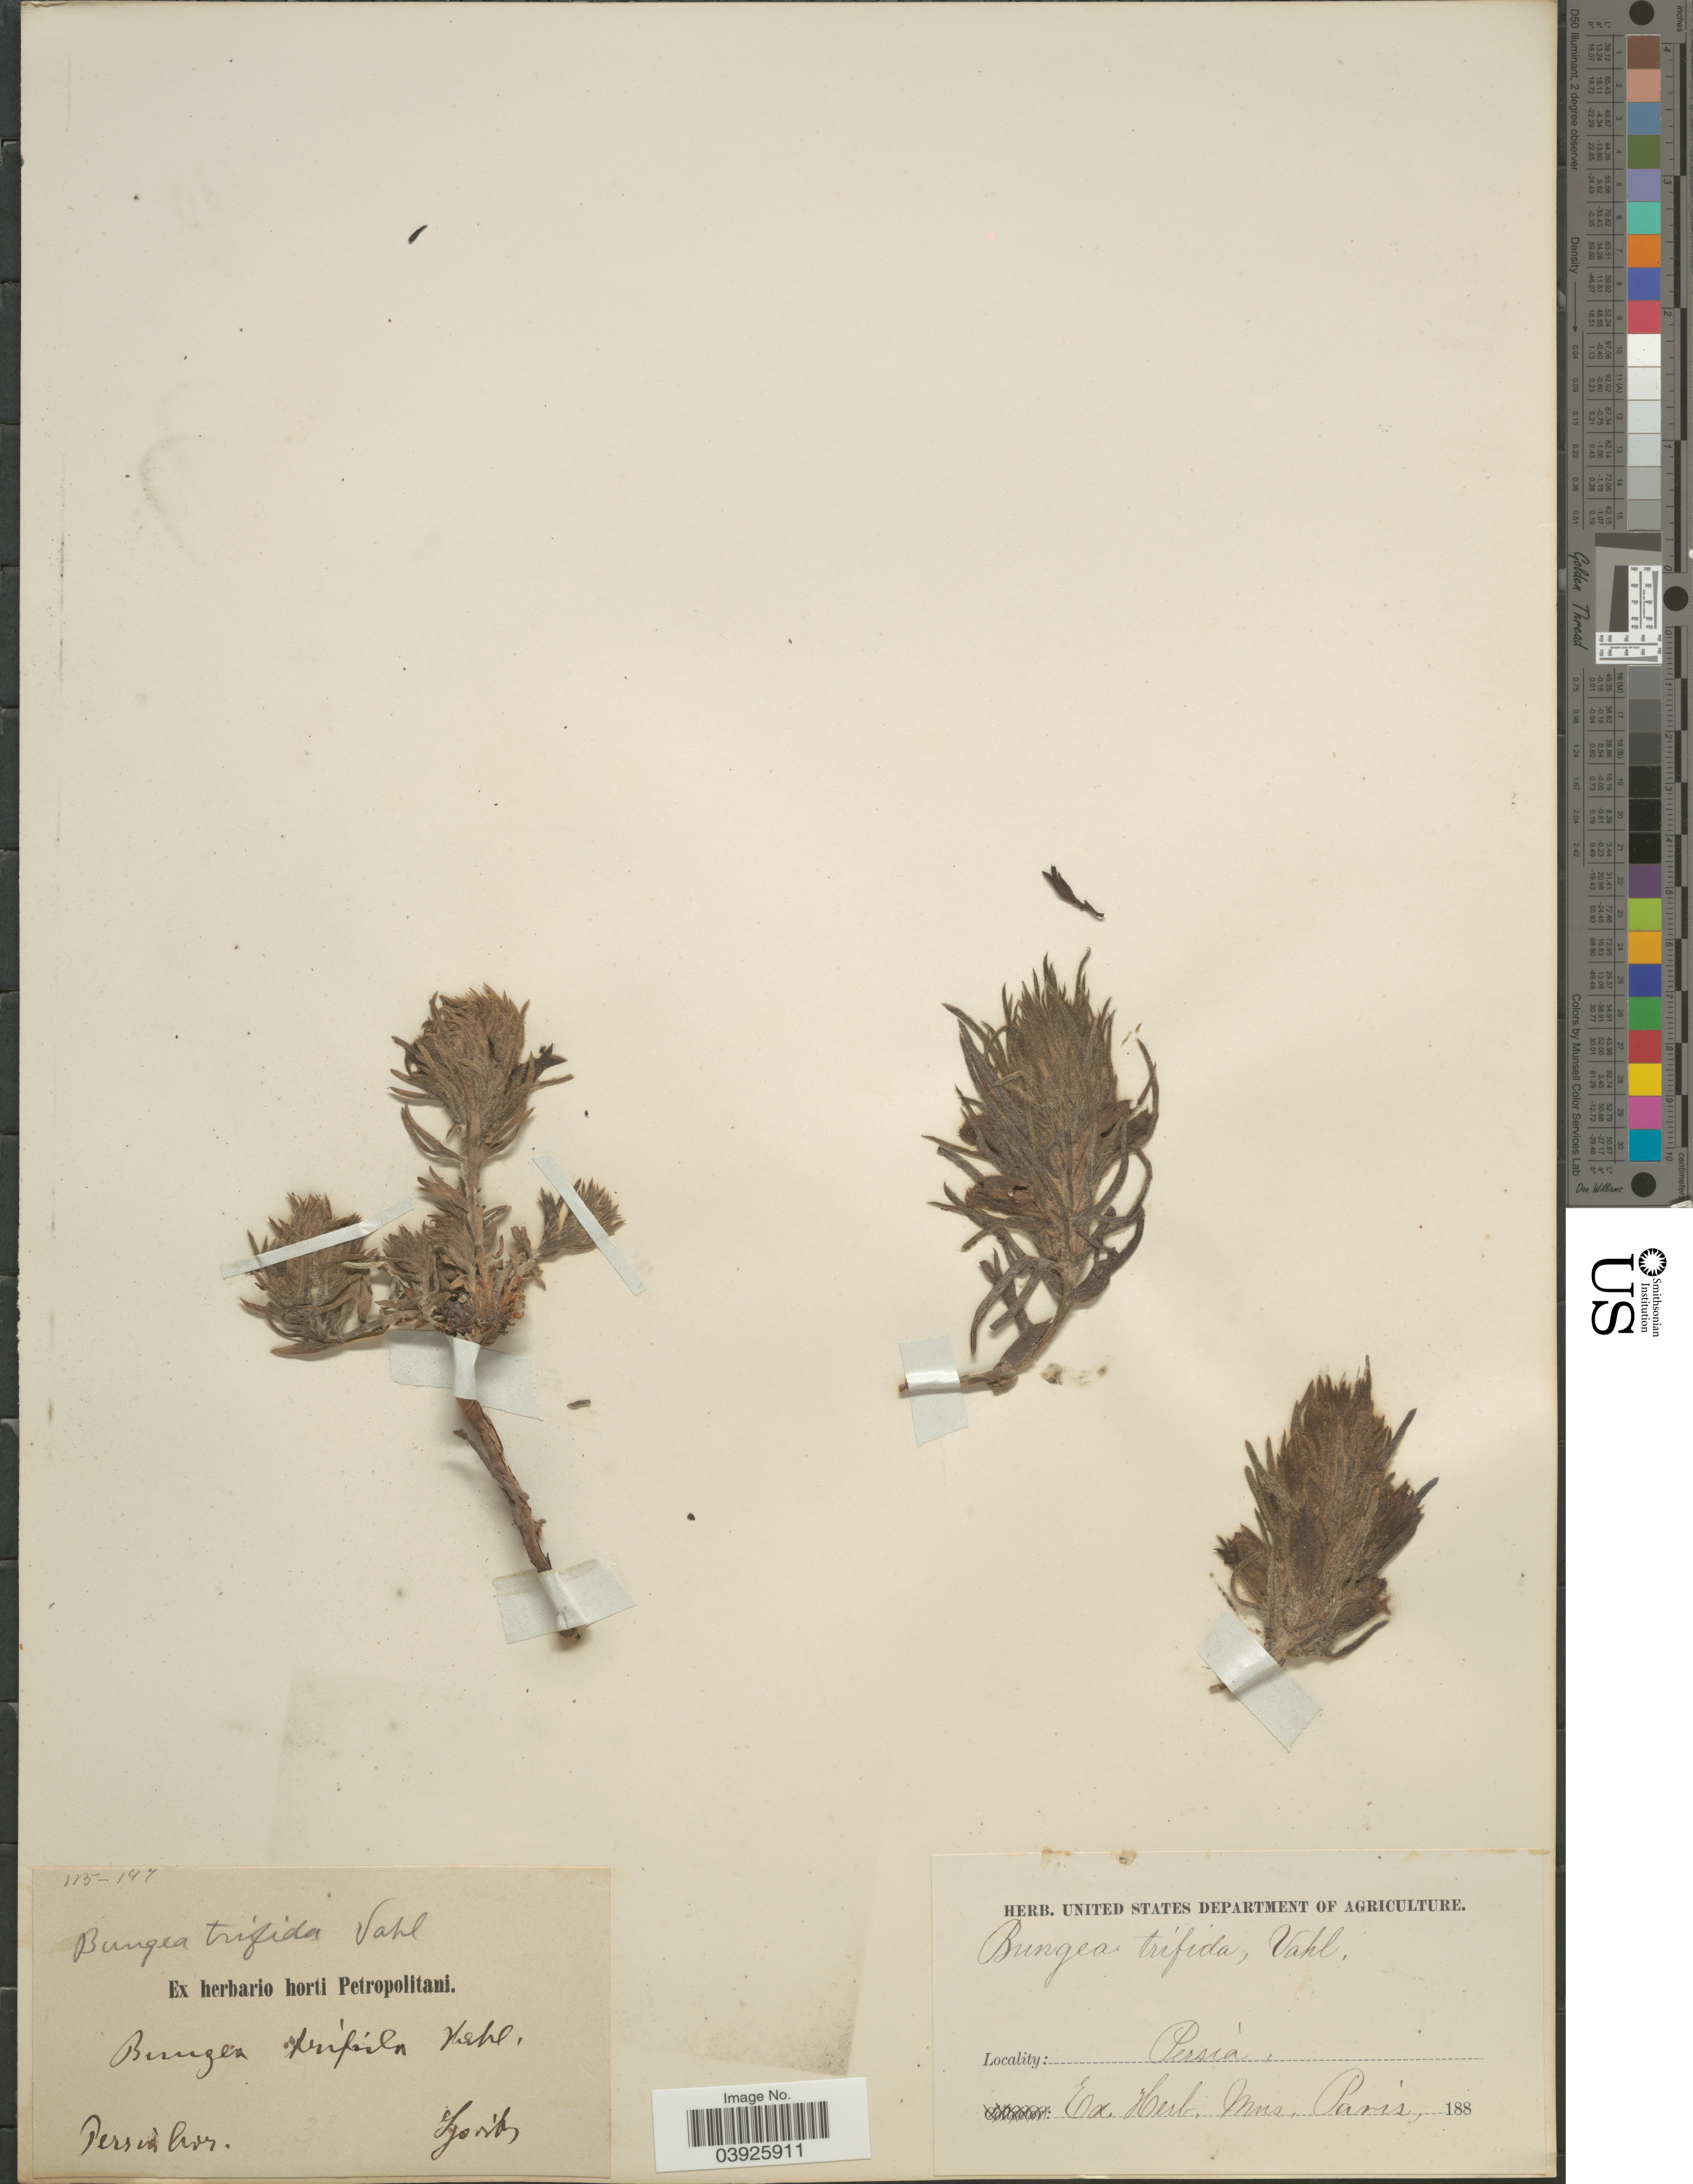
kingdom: Plantae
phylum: Tracheophyta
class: Magnoliopsida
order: Lamiales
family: Orobanchaceae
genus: Bungea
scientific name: Bungea trifida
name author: (Vahl) C.A. Mey.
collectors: Szovits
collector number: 115-147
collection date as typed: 188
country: Iran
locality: Persia bor.